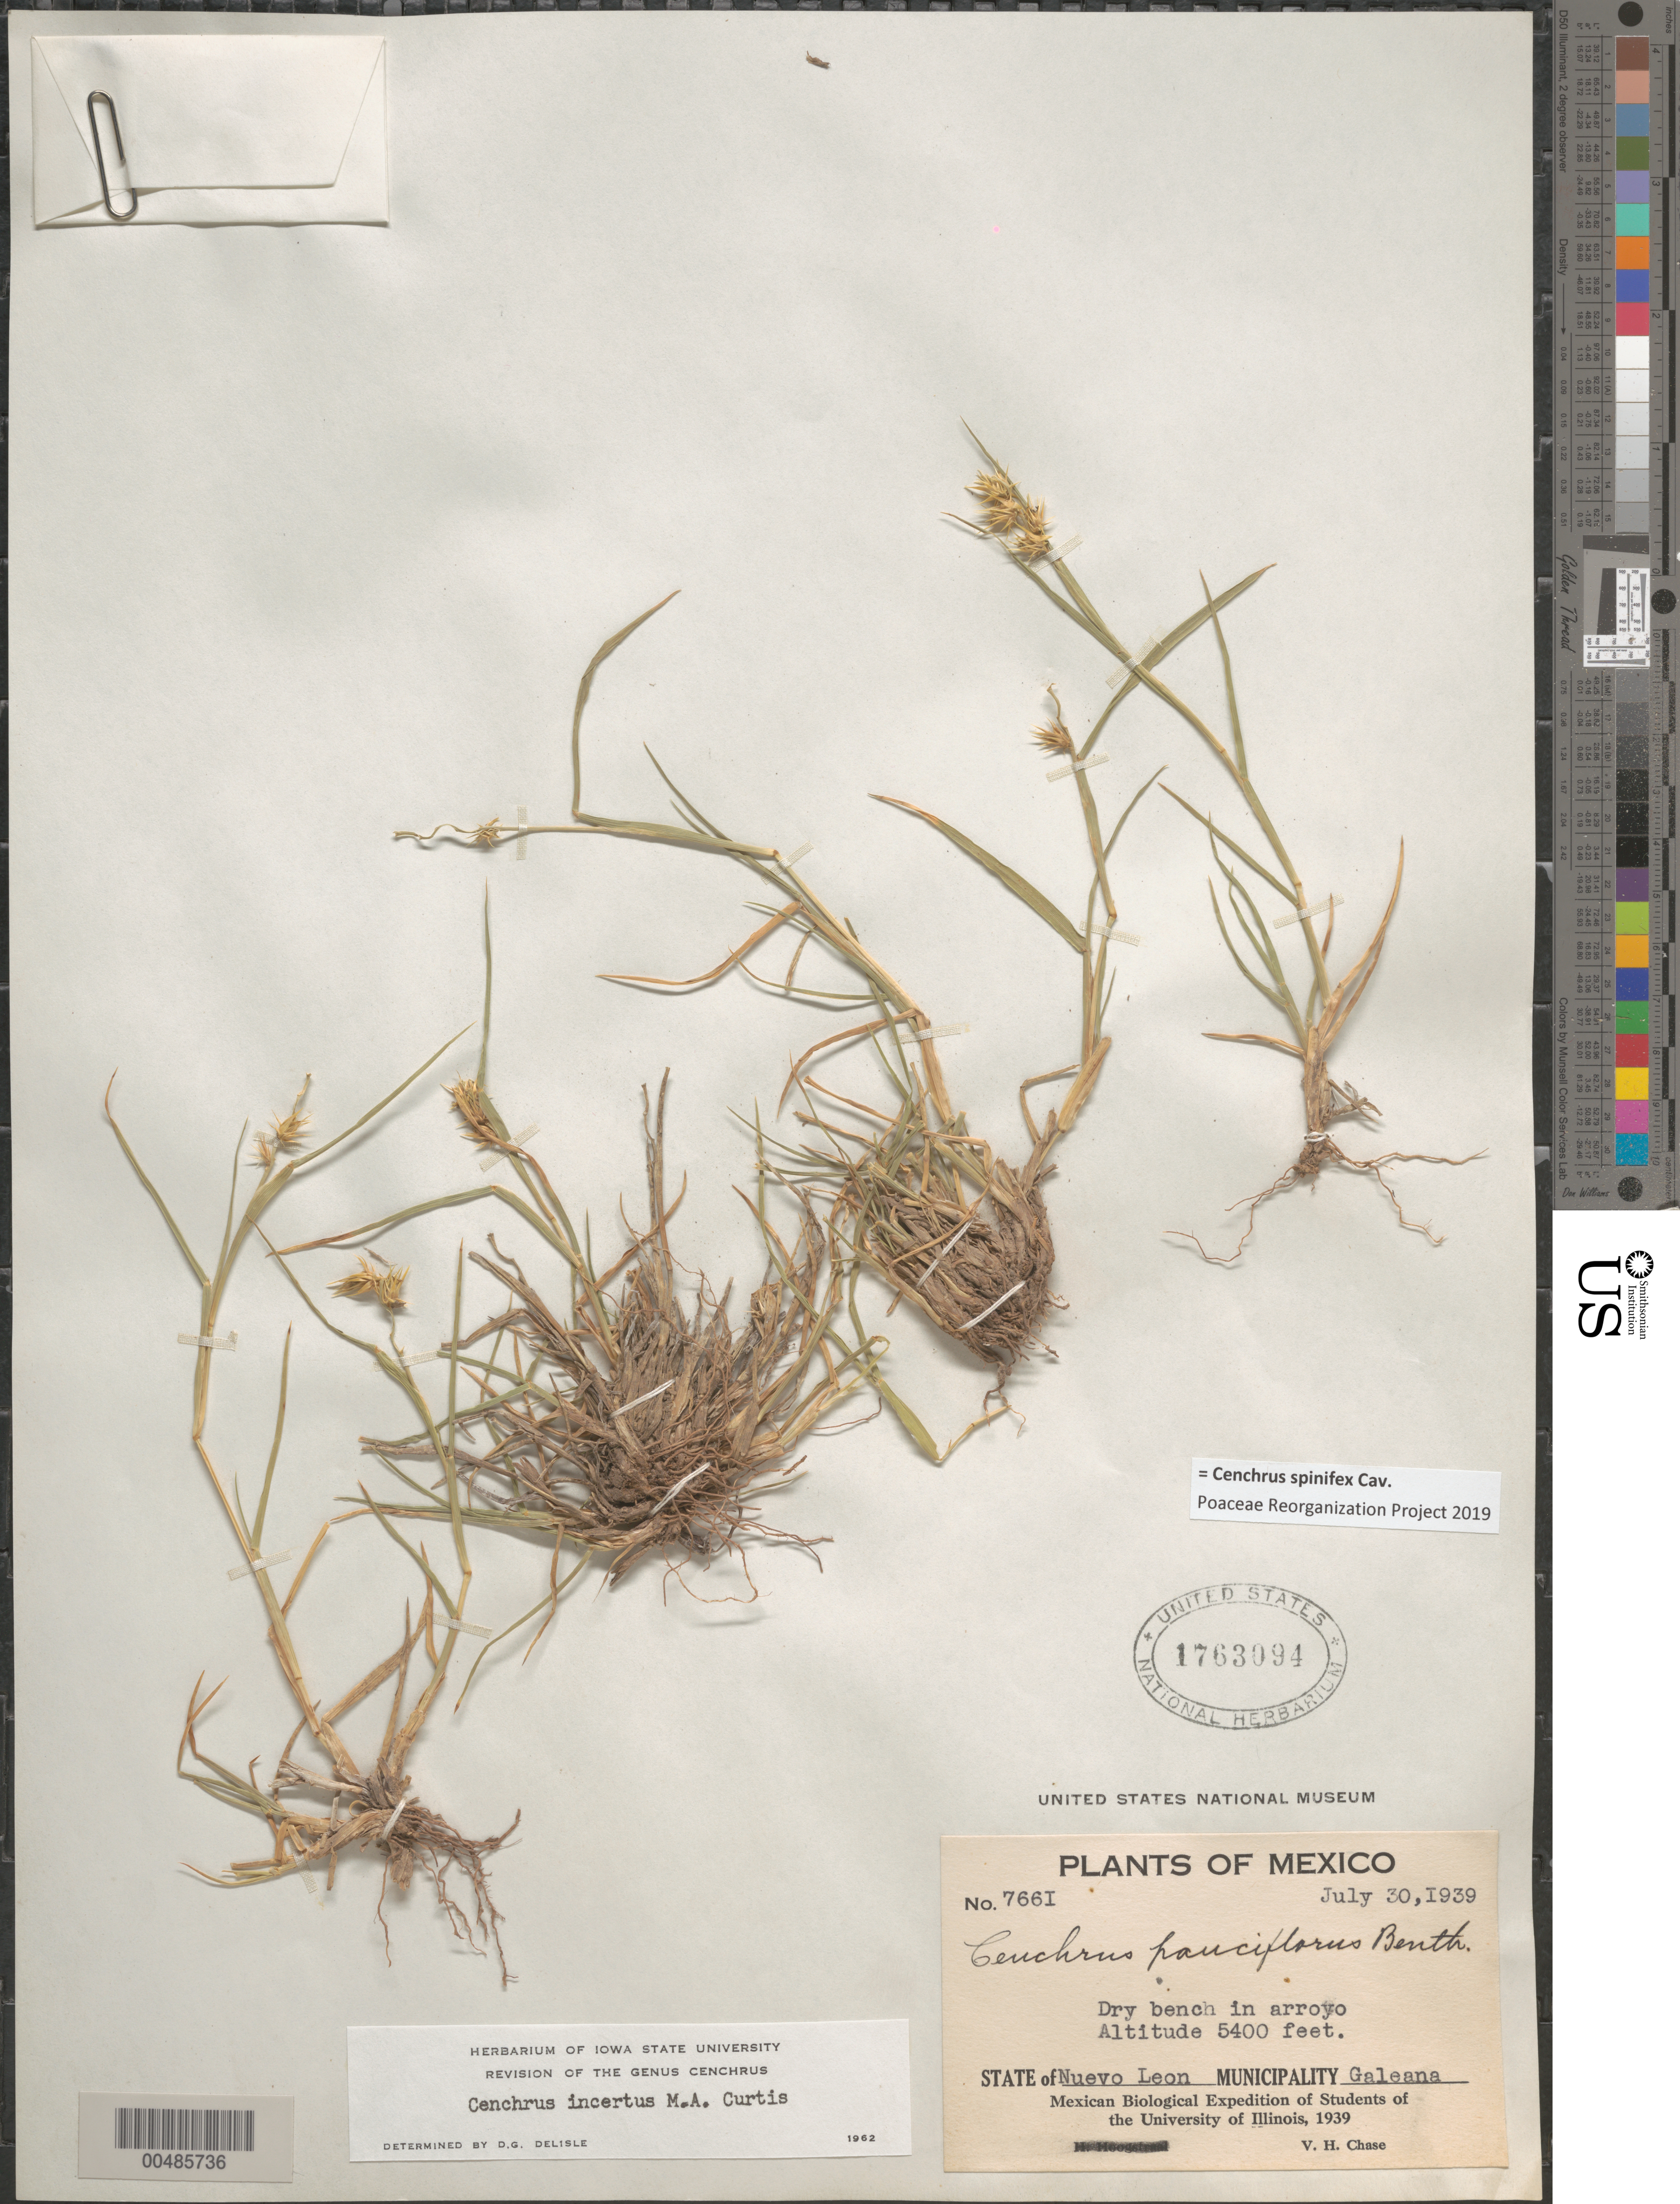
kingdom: Plantae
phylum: Tracheophyta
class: Liliopsida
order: Poales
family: Poaceae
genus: Cenchrus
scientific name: Cenchrus spinifex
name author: Cav.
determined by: Poaceae Reorganization Project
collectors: V. H. Chase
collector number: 7661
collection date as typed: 30 Jul 1939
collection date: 1939-07-30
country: Mexico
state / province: Nuevo León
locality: Mun of Galeana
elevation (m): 1646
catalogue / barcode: US 1763094